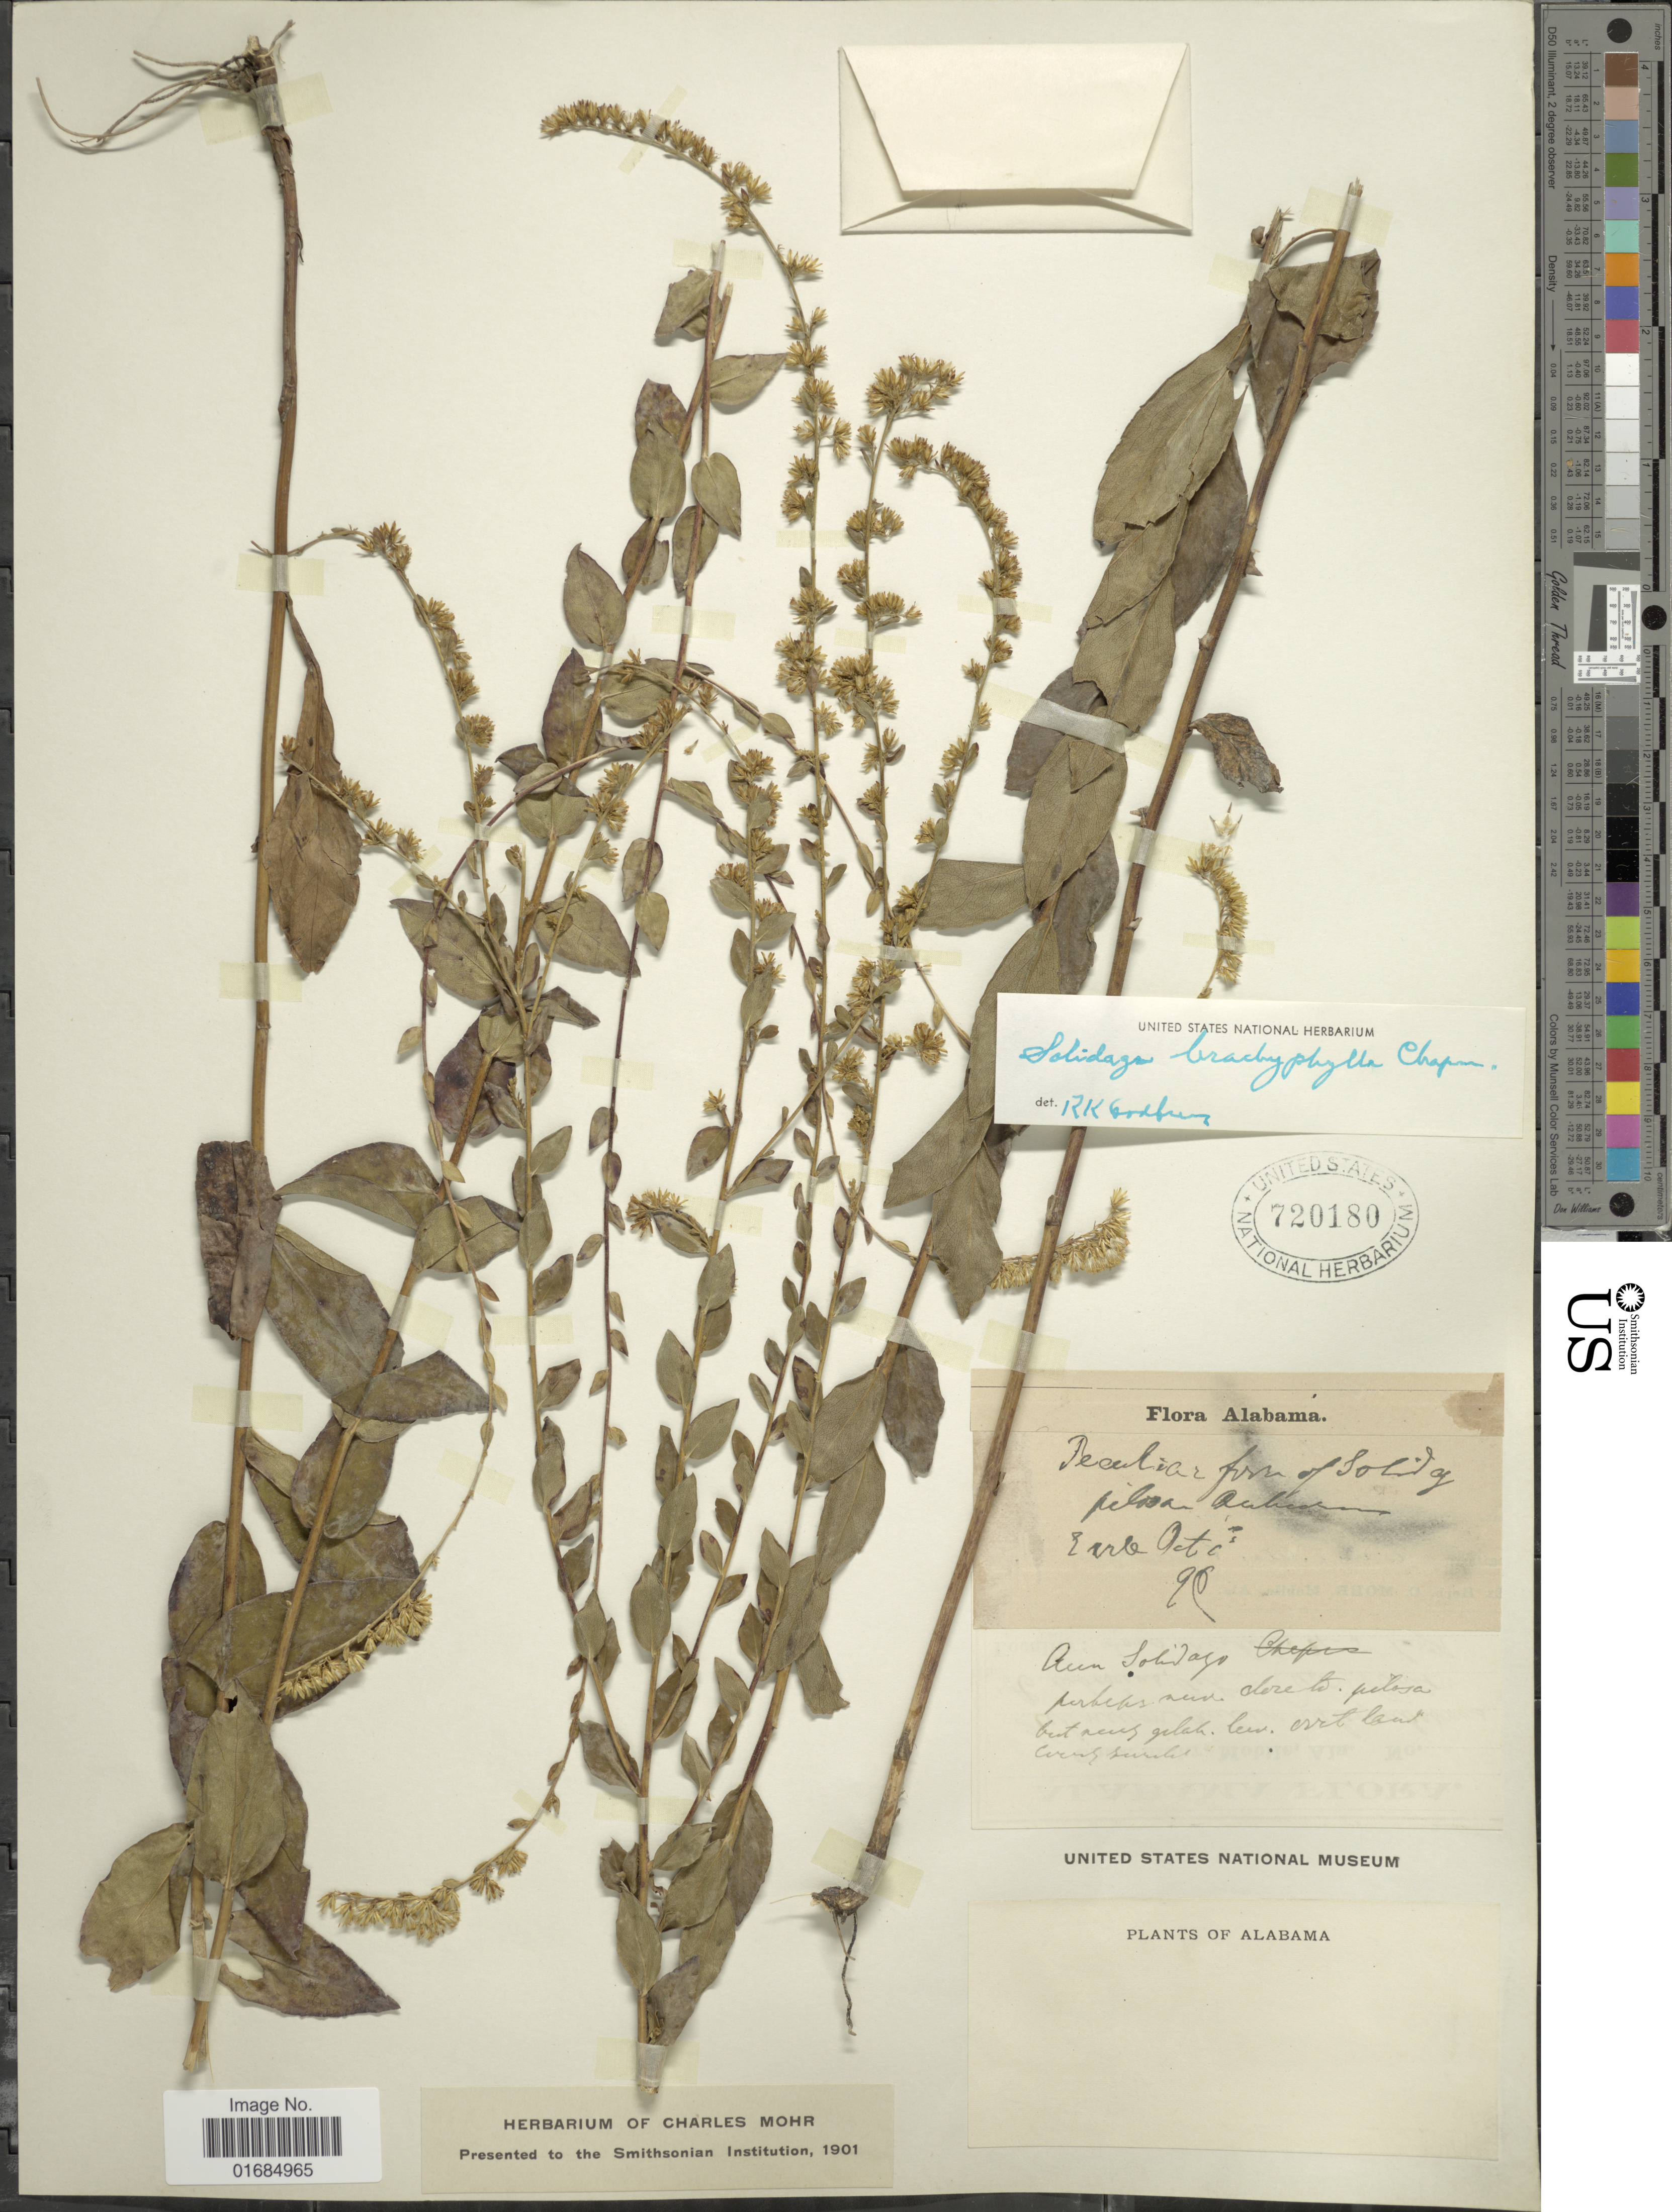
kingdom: Plantae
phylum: Tracheophyta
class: Magnoliopsida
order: Asterales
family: Asteraceae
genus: Solidago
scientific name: Solidago brachyphylla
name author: Chapman ex Torr. & A. Gray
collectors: ex herb. Charles Mohr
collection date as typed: Transcribed d/m/y: /10/96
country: United States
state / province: Alabama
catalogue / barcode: US 720180